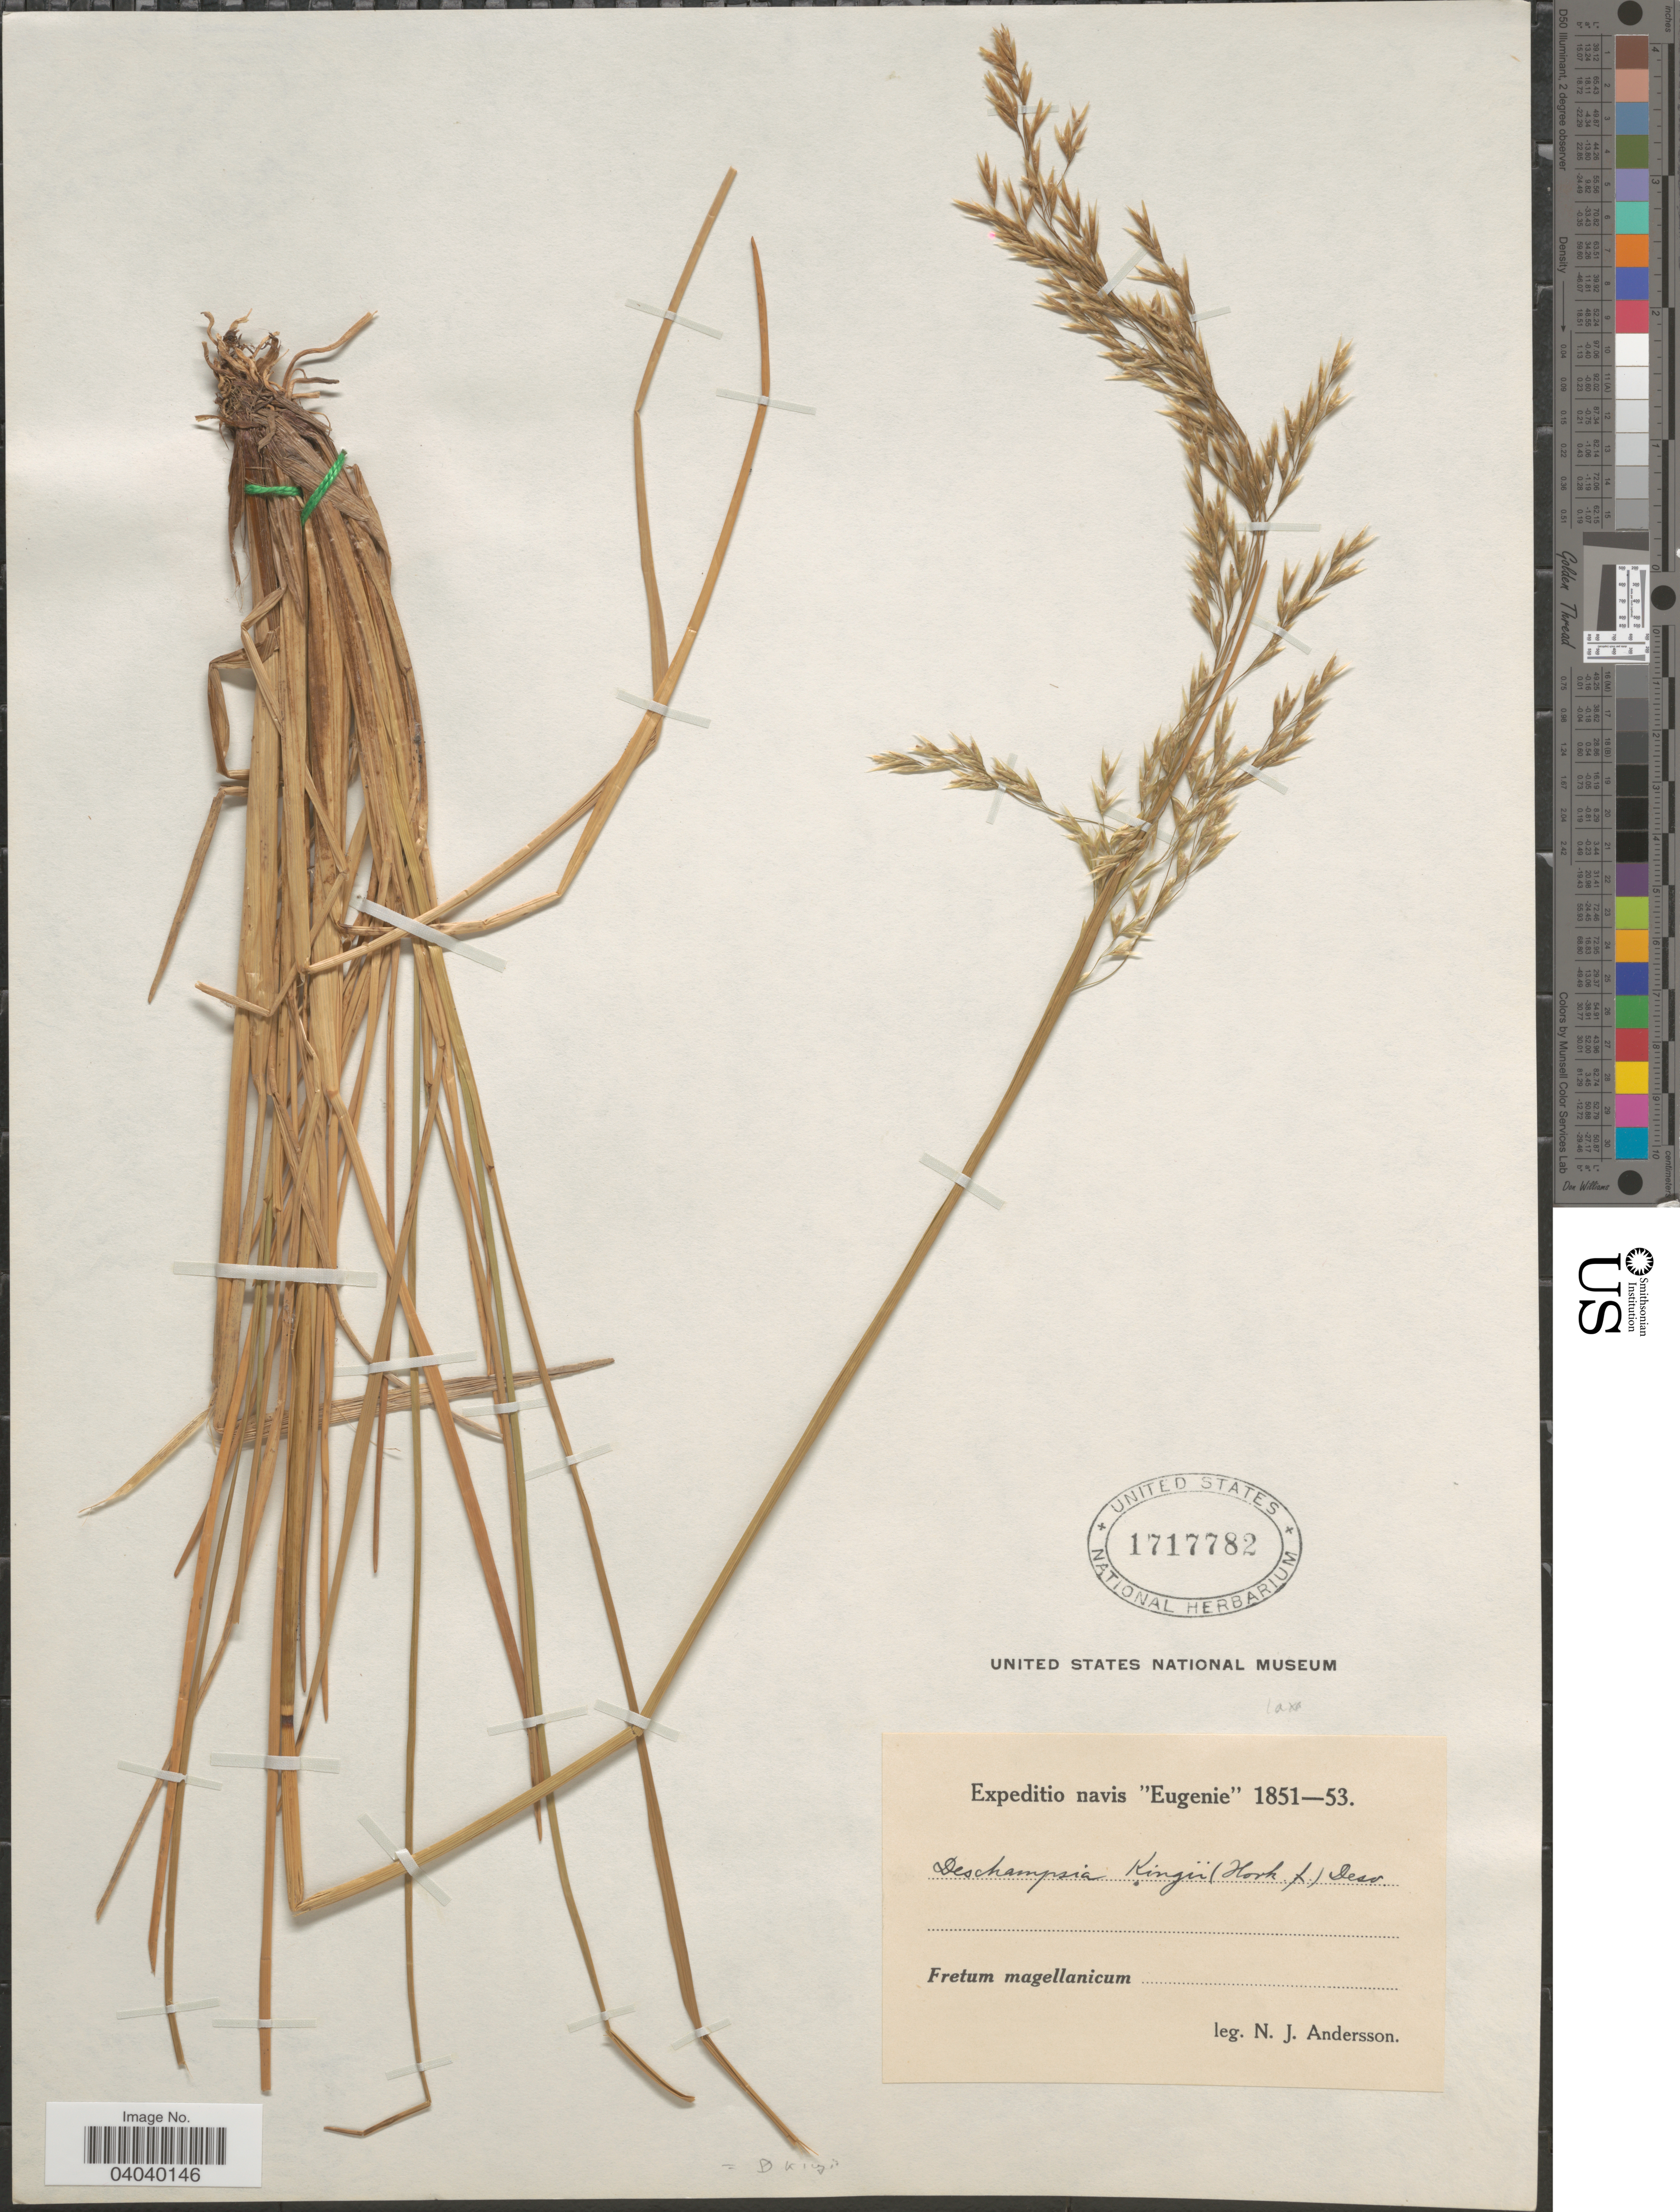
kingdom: Plantae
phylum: Tracheophyta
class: Liliopsida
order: Poales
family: Poaceae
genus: Deschampsia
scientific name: Deschampsia kingii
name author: (Hook. f.) É. Desv.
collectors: N. J. Andersson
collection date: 1851/1852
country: Chile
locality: Fretum magellanicum.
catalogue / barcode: US 1717782